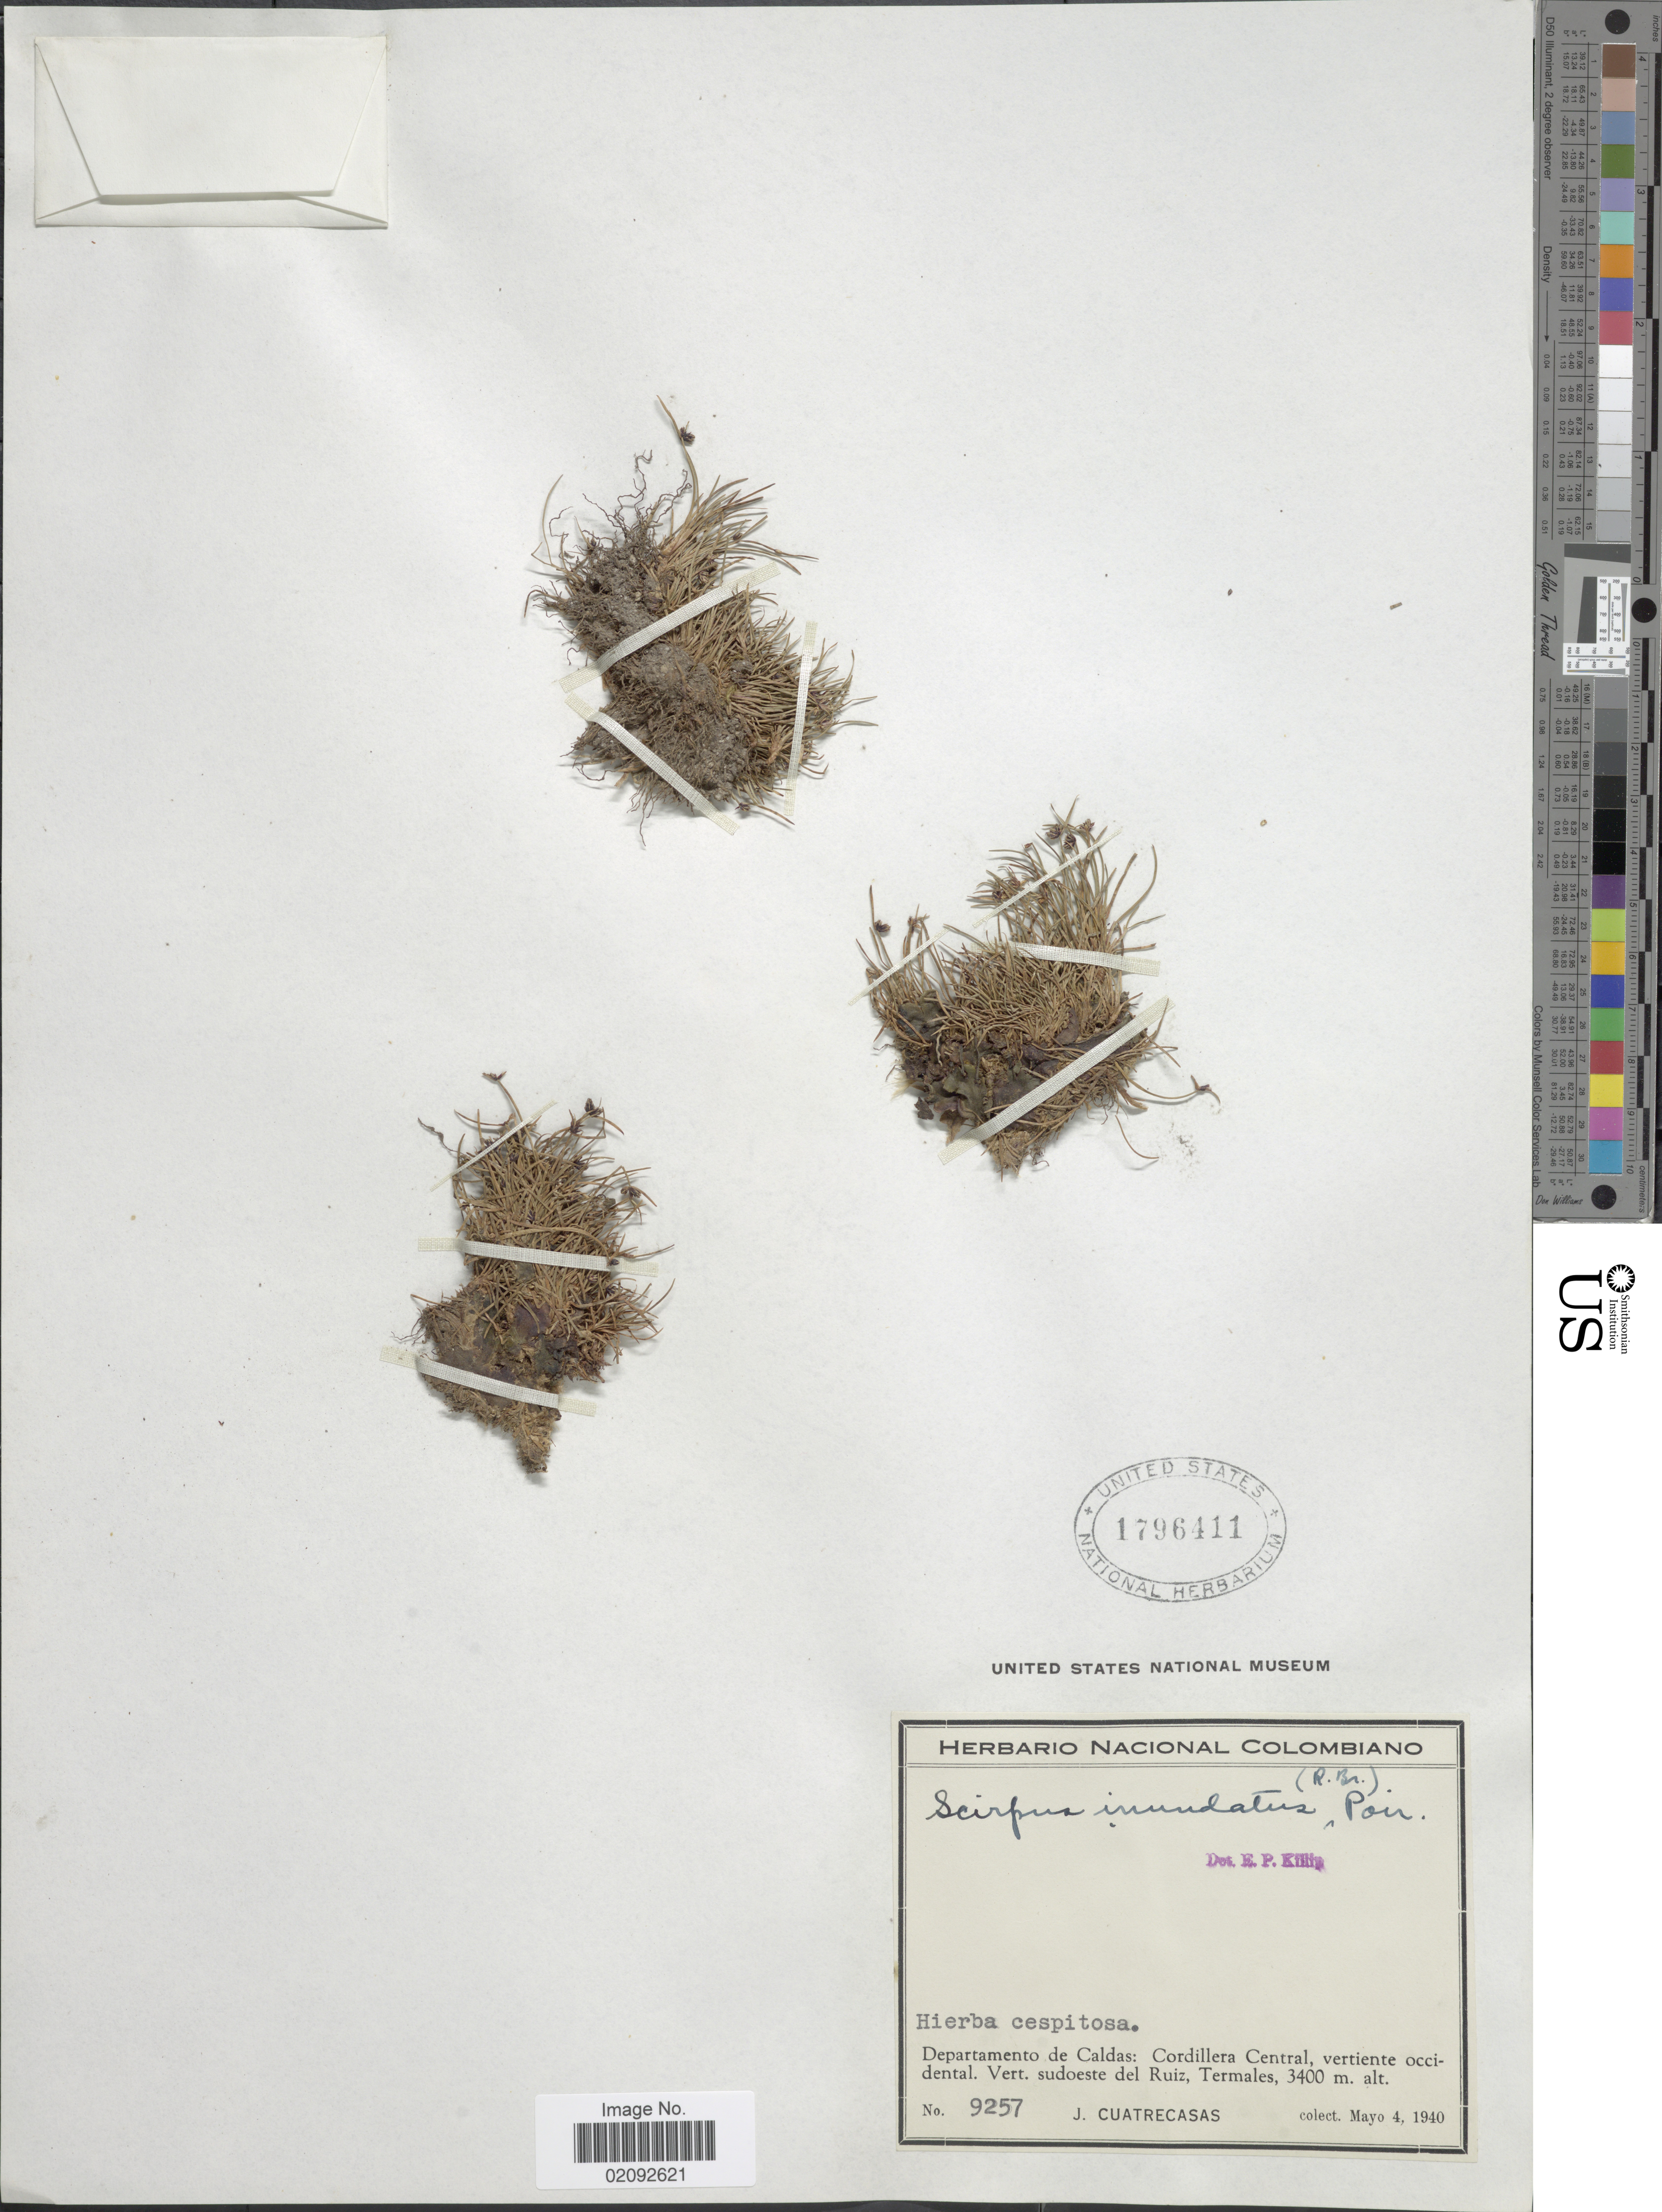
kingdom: Plantae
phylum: Tracheophyta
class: Liliopsida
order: Poales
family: Cyperaceae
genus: Isolepis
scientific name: Isolepis nigricans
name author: Kunth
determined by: Strong, Mark T., (BOT), Smithsonian Institution - National Museum of Natural History (UNITED STATES)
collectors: J. Cuatrecasas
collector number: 9257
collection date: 1940-05-04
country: Colombia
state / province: Caldas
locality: Cordillera Central, vertiente occidental, Vert. sudoeste del Ruiz, Termales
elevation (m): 3400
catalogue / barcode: US 1796411